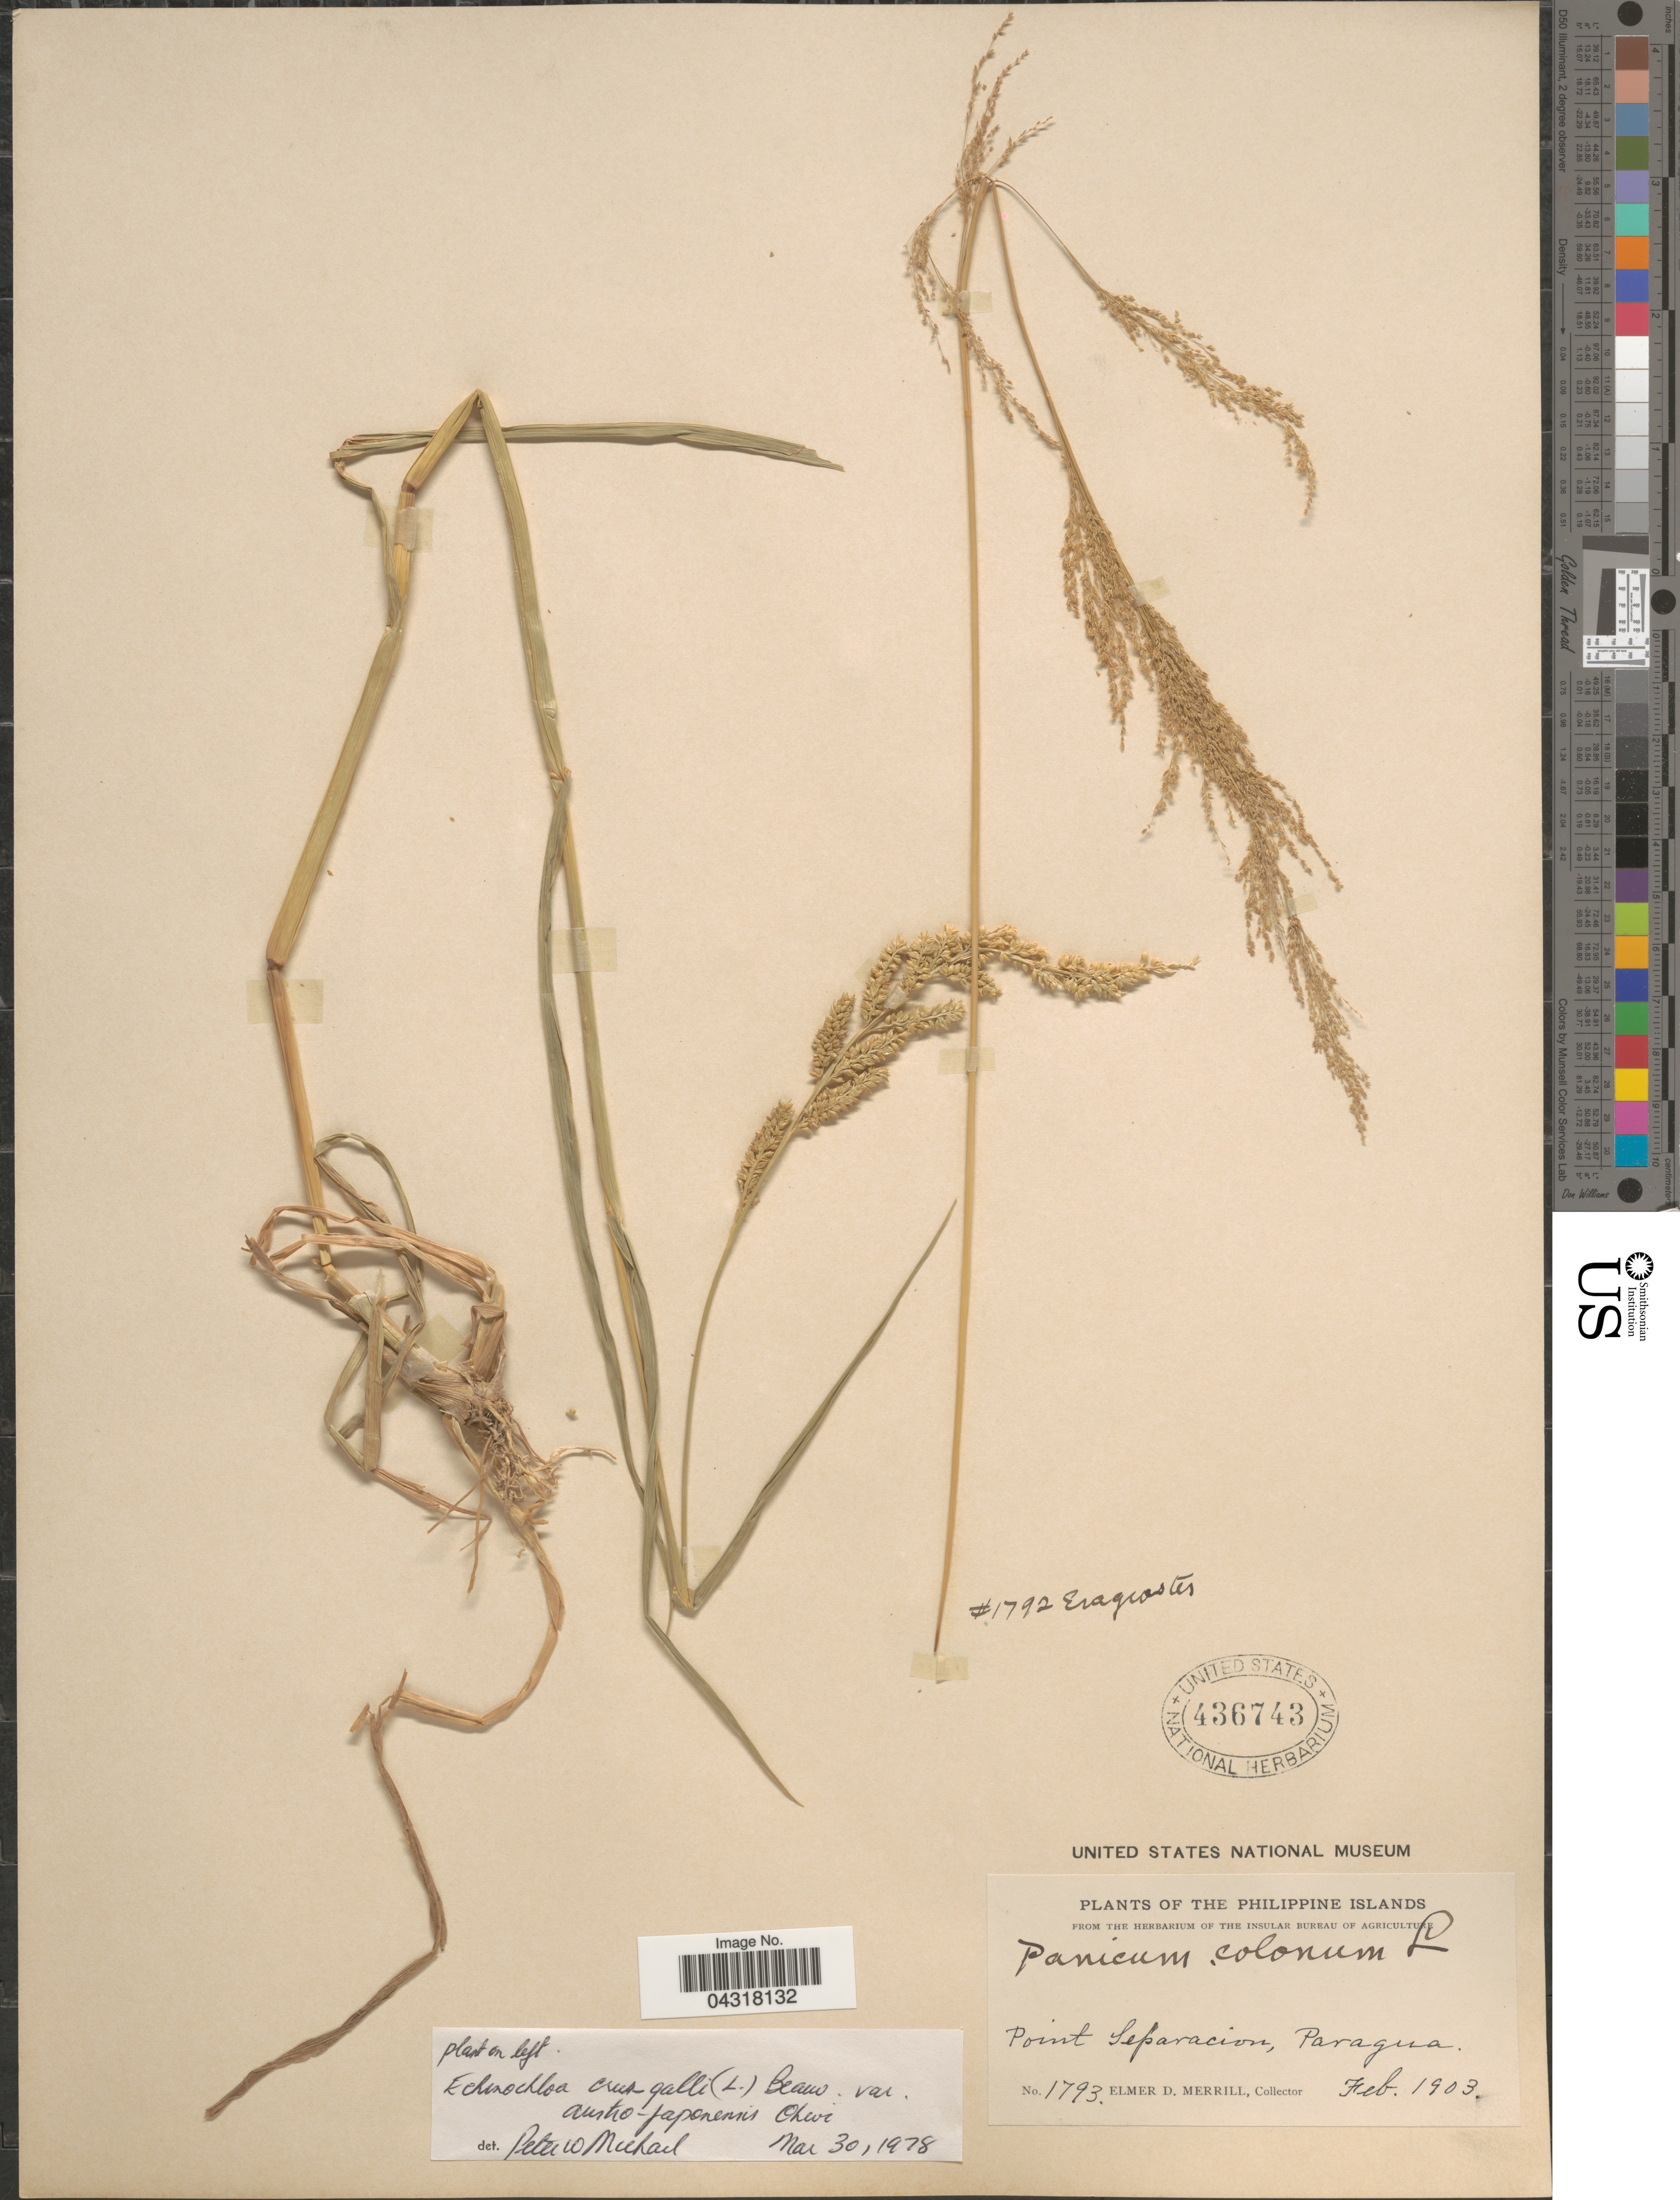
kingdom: Plantae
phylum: Tracheophyta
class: Liliopsida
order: Poales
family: Poaceae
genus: Echinochloa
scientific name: Echinochloa crus-galli var. austrojaponensis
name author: Ohwi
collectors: E. D. Merrill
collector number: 1793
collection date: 1903-02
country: Philippines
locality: Point Separacion, Paragua.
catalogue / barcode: US 436743